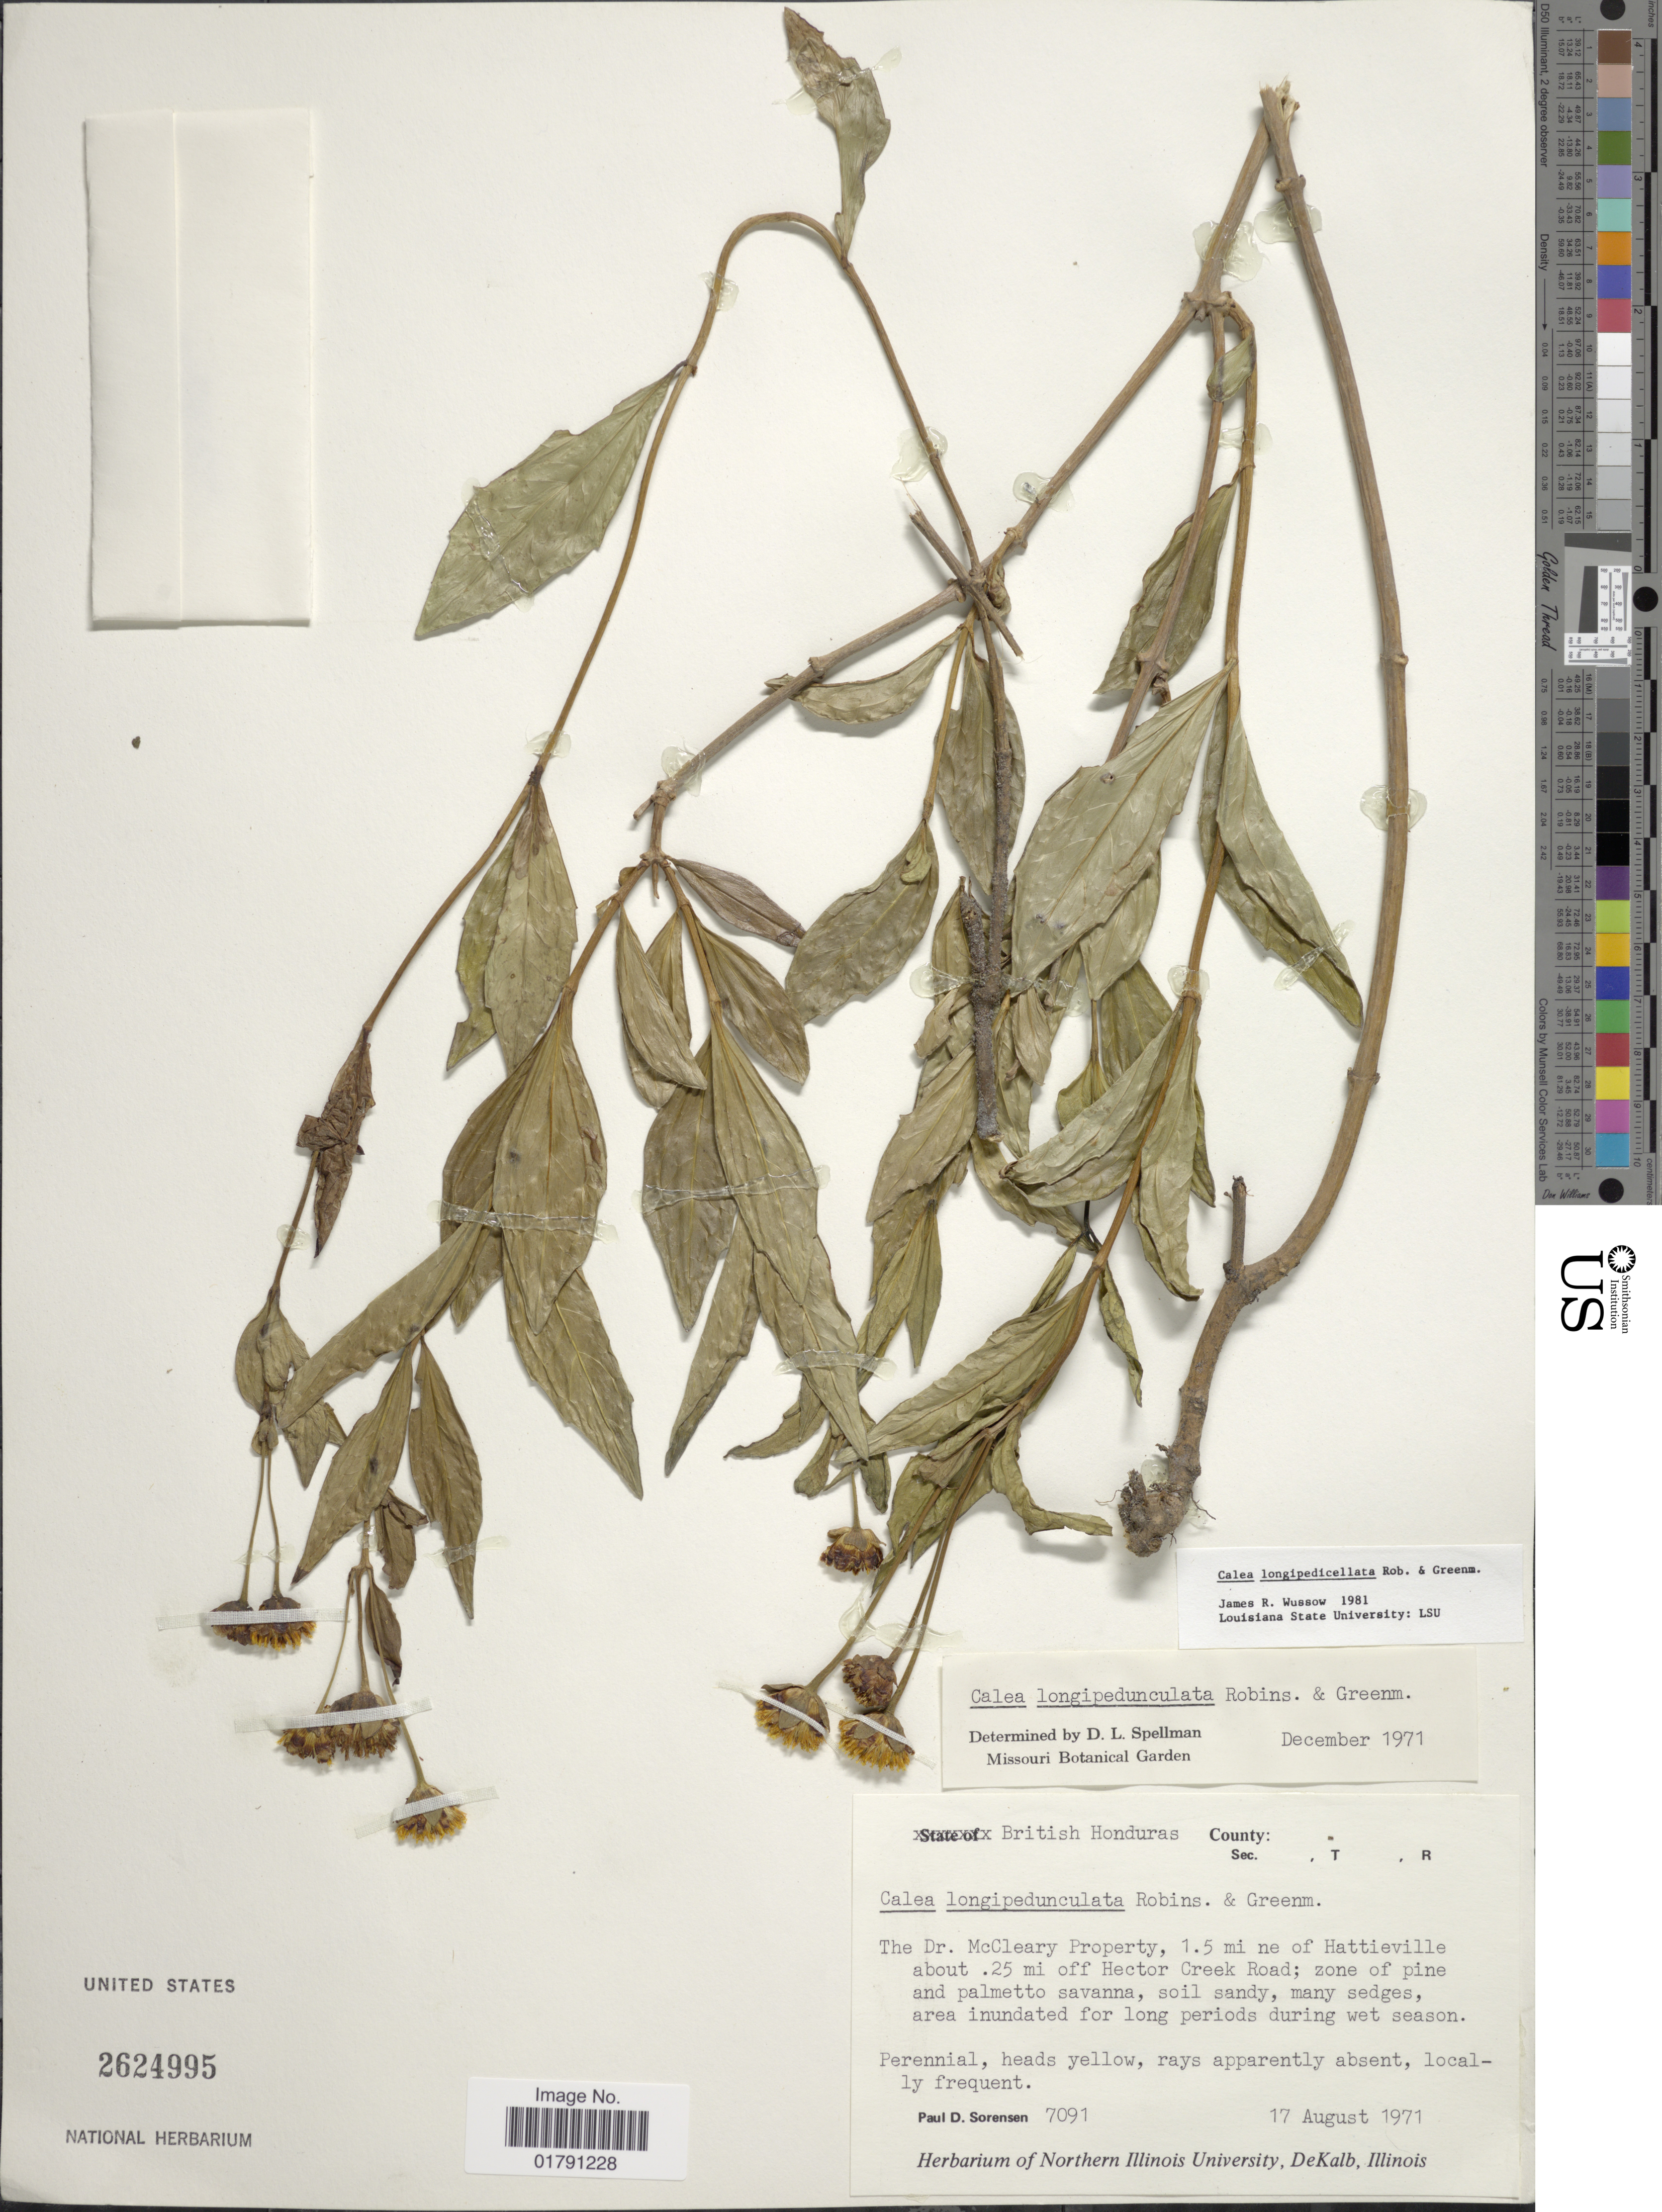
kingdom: Plantae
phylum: Tracheophyta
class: Magnoliopsida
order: Asterales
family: Asteraceae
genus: Calea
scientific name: Calea longipedicellata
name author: B.L. Rob. & Greenm.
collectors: P. Sorensen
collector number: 7091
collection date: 1971-08-17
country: Belize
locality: British Honduras, The Dr. McCleary Property, 1.5 mi ne of Hattieville about 25 mi off Hector Creek Road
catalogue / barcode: US 2624995